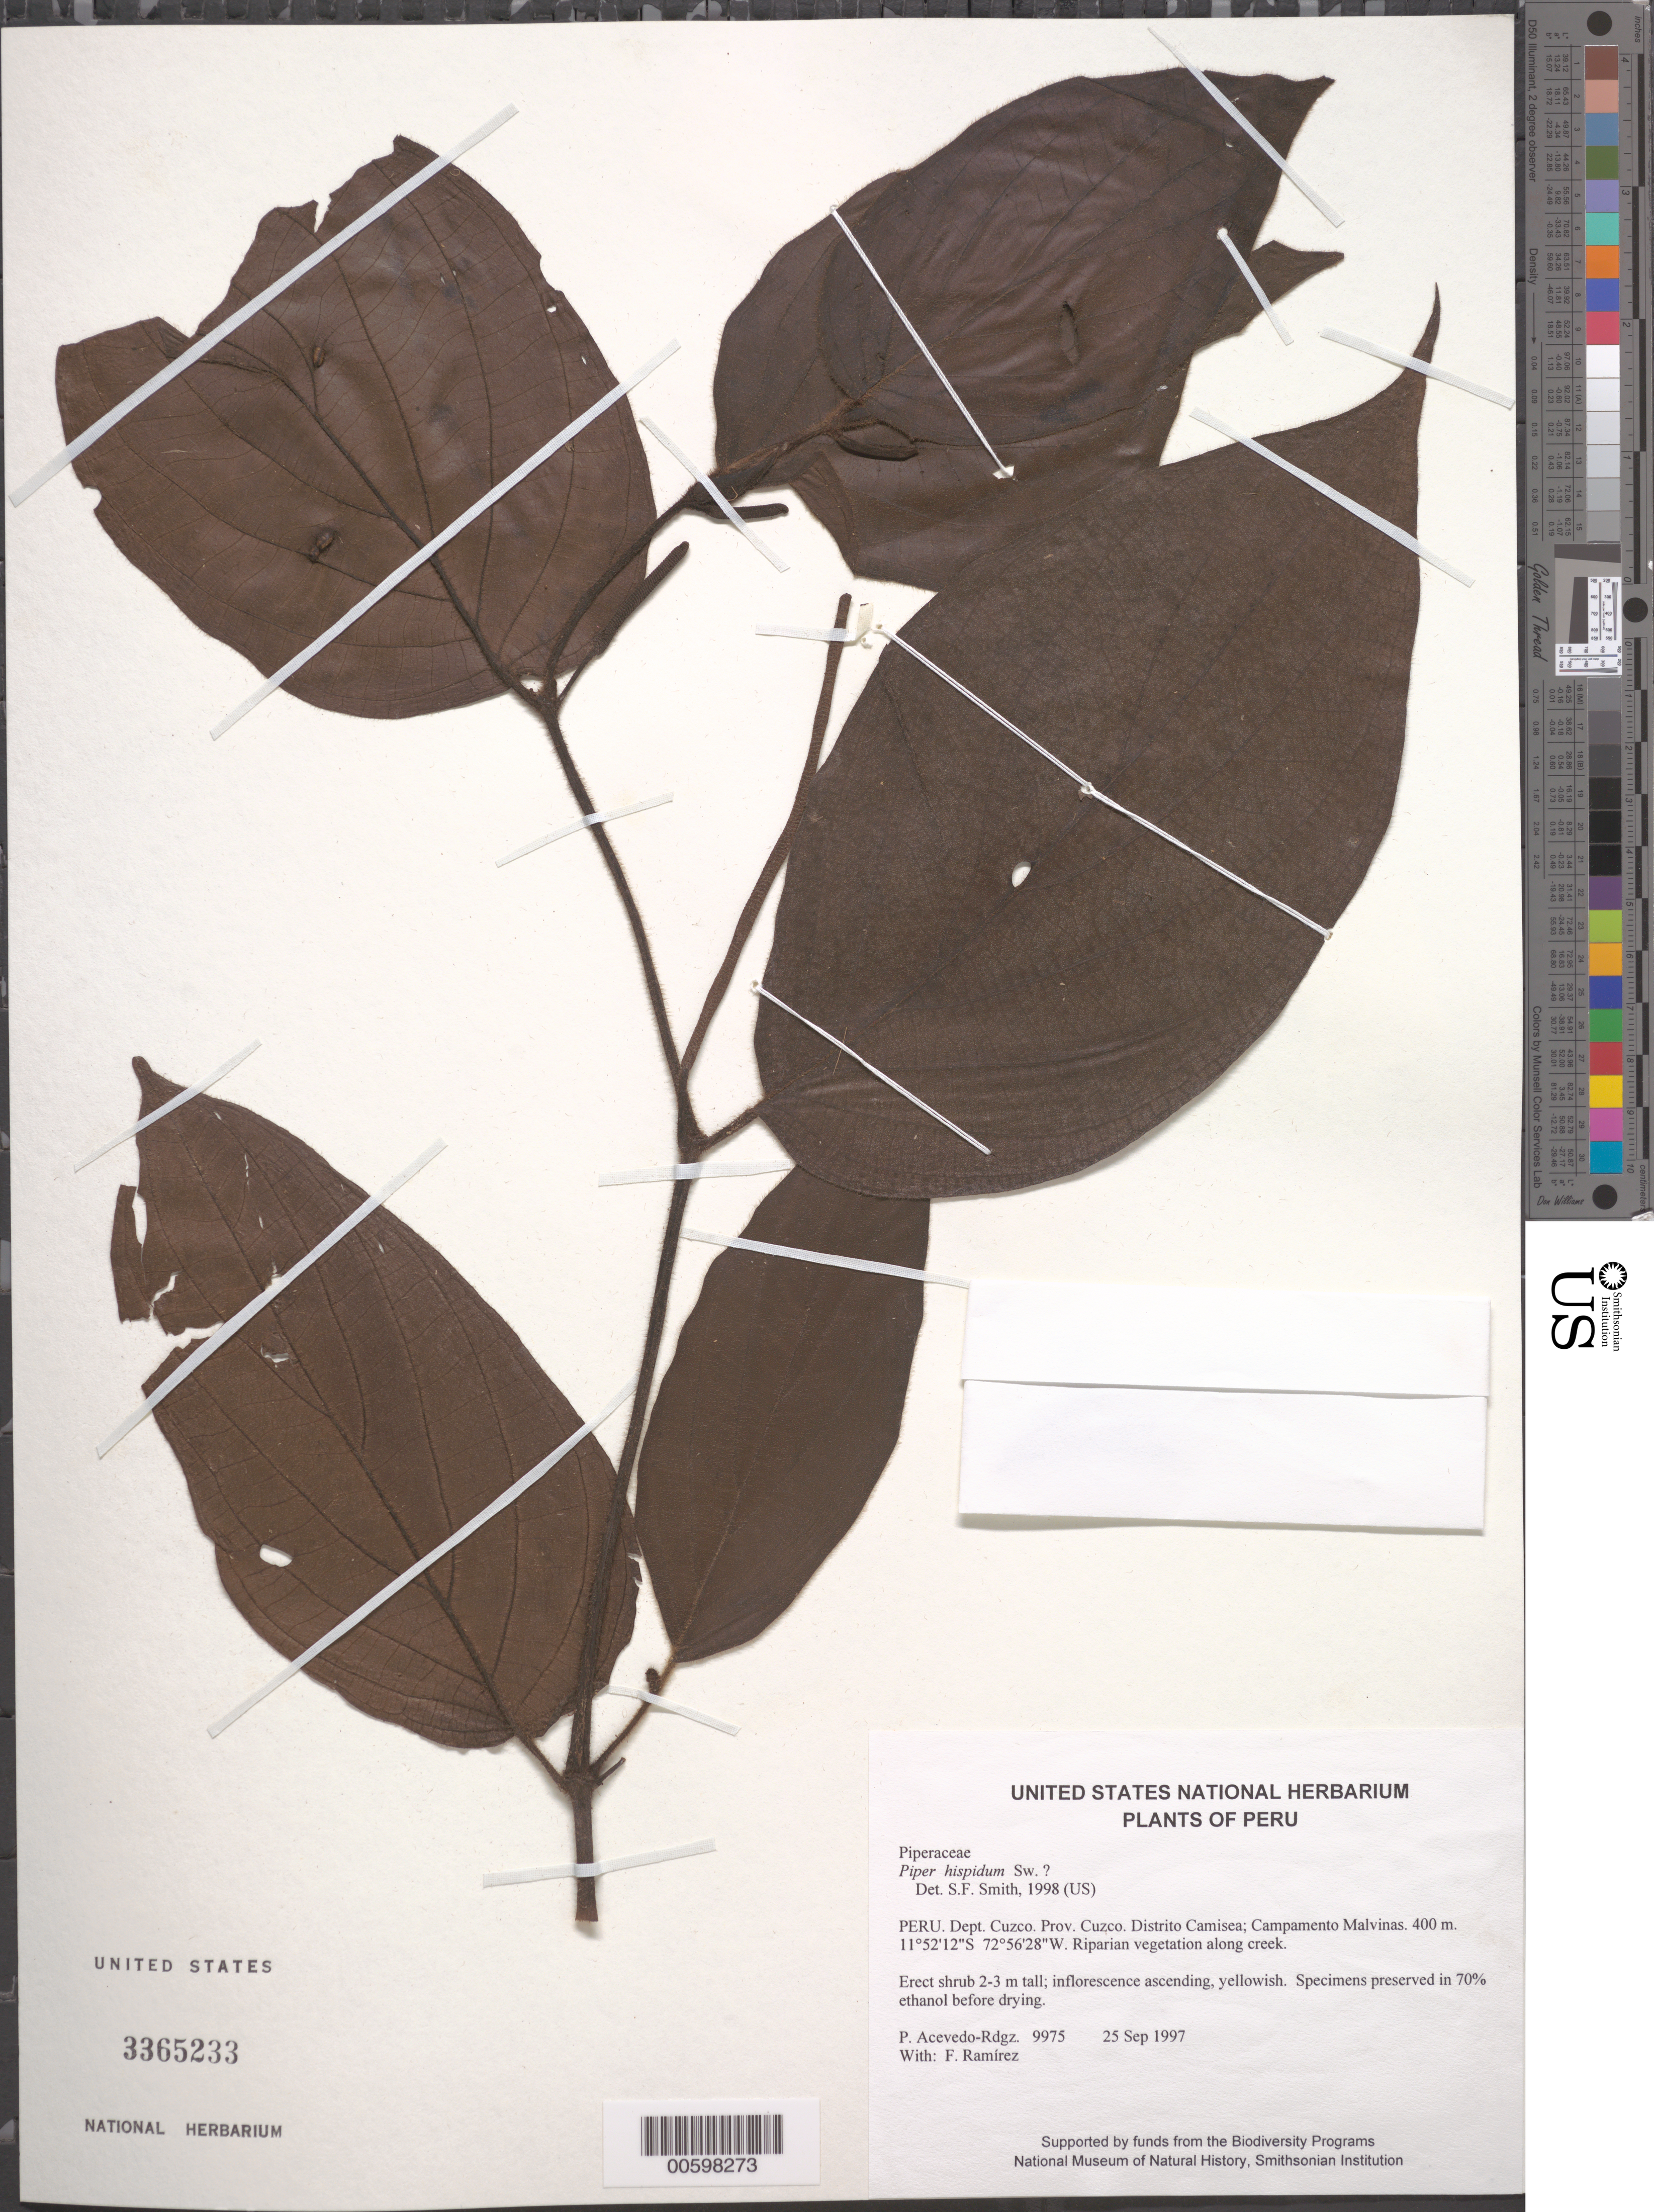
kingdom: Plantae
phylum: Tracheophyta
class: Magnoliopsida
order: Piperales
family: Piperaceae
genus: Piper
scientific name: Piper hispidum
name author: Sw.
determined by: Smith, Stephen F., (US), NMNH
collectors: P. Acevedo-Rodr. & F. Ramirez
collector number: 9975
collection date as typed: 25 Sep 1997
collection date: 1997-09-25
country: Peru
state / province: Cusco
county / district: Cusco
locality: Distrito Camisea; Campamento Malvinas.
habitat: Riparian vegetation along creek.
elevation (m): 400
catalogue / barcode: US 3365233